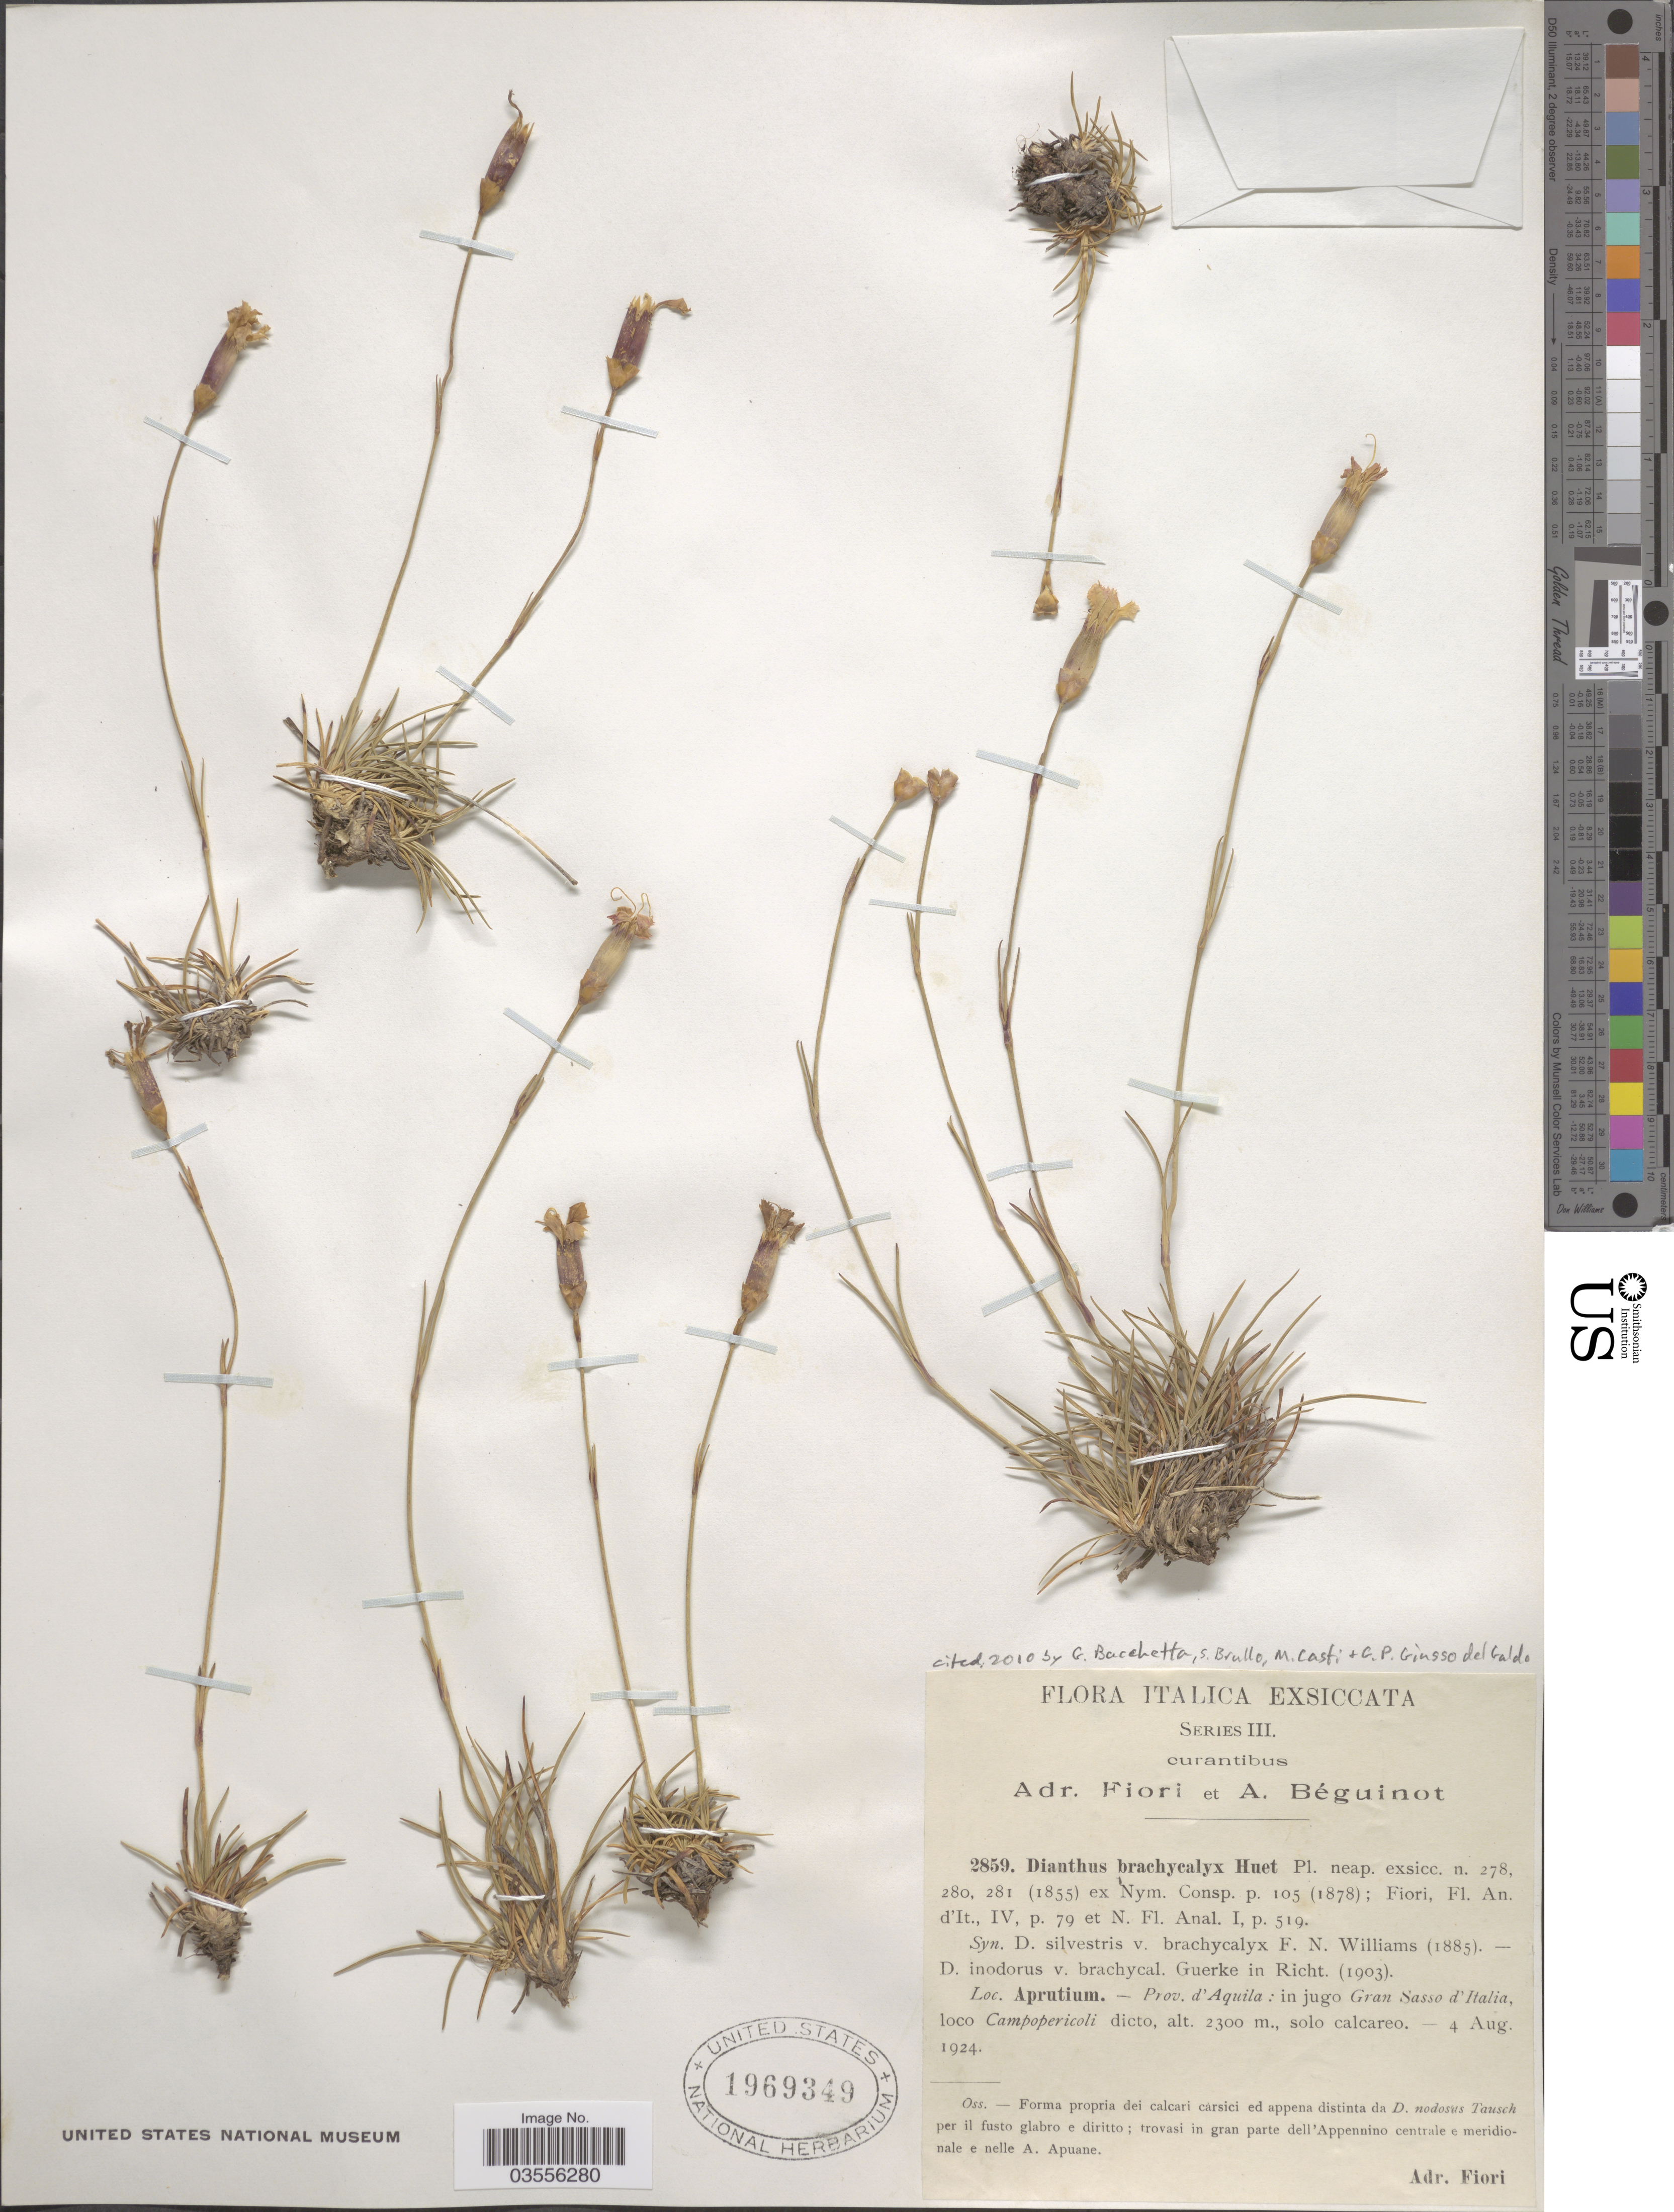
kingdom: Plantae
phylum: Tracheophyta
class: Magnoliopsida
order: Caryophyllales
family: Caryophyllaceae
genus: Dianthus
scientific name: Dianthus brachycalyx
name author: A. Huet ex Nyman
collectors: A. Fiori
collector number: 2859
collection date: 1924-08-04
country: Italy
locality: Aprutium. - Prov. d'Aquila: in jugo Gran Sasso d'Italia, loco Campopericoli.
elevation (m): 2300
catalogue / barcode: US 1969349